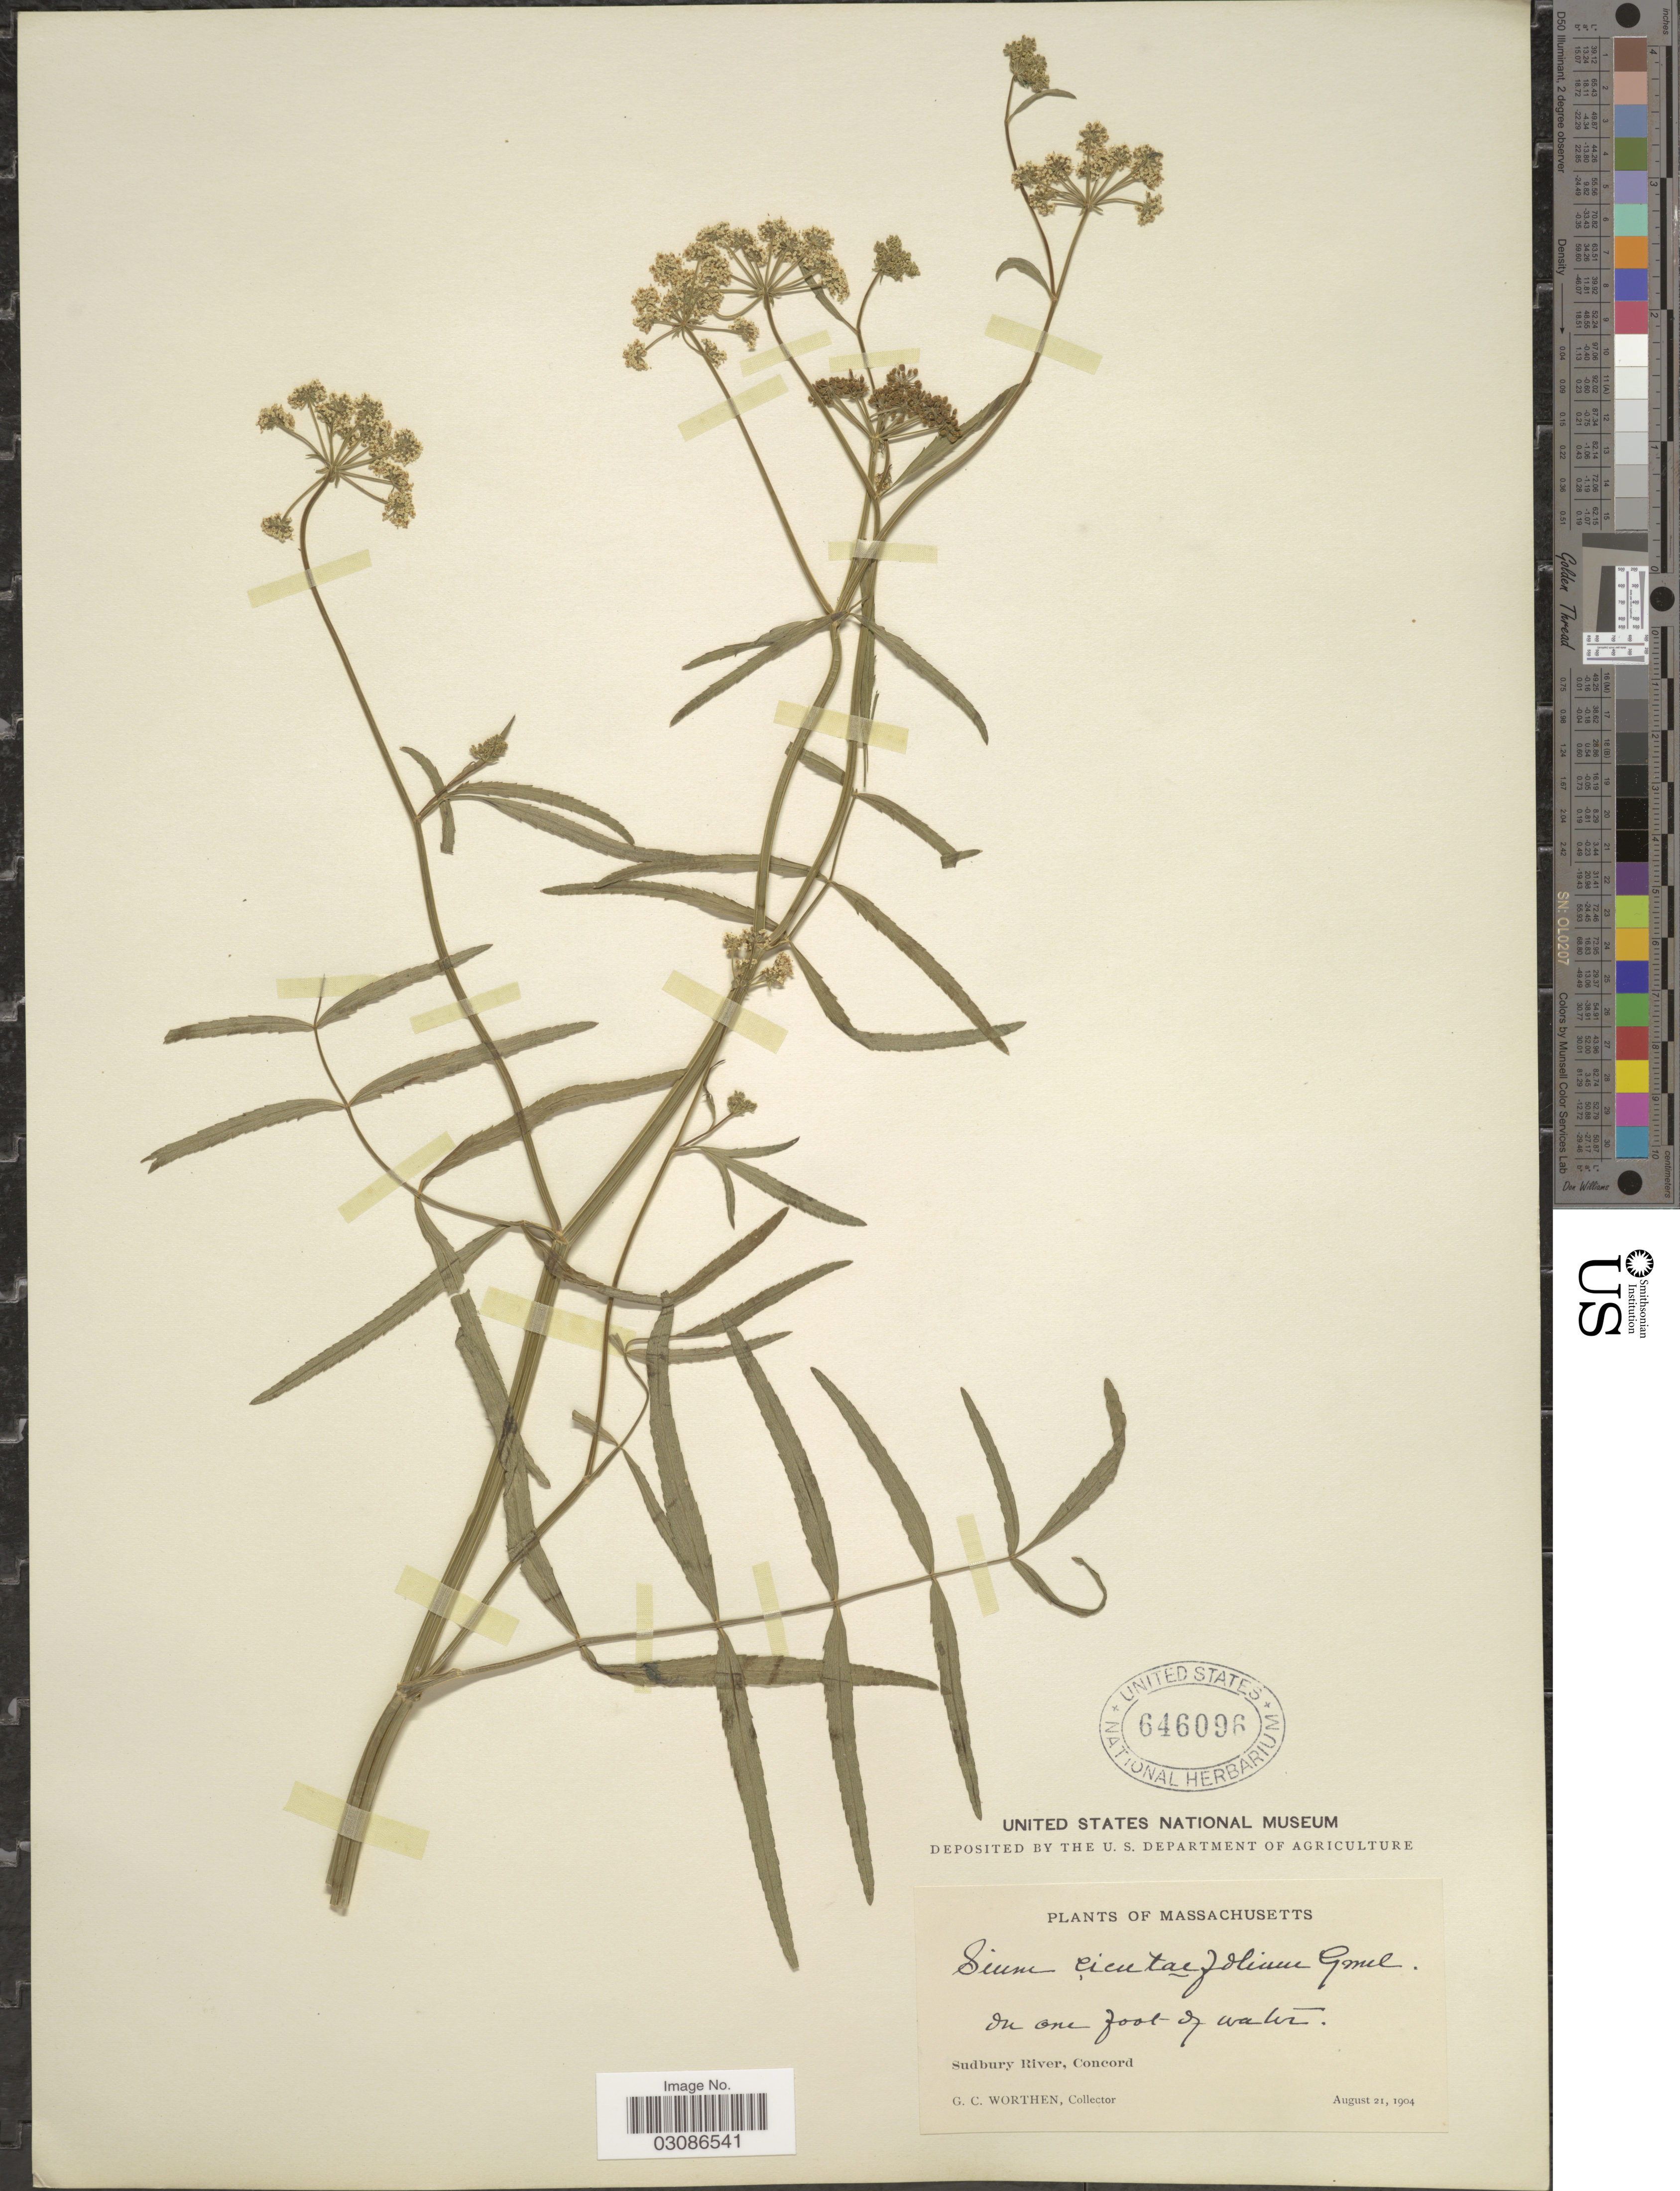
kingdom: Plantae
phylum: Tracheophyta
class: Magnoliopsida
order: Apiales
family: Apiaceae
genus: Sium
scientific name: Sium suave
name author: Walter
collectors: G. Worthen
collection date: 1904-08-21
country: United States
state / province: Massachusetts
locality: Sudbury River, Concord, On one foot of water.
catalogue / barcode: US 646096